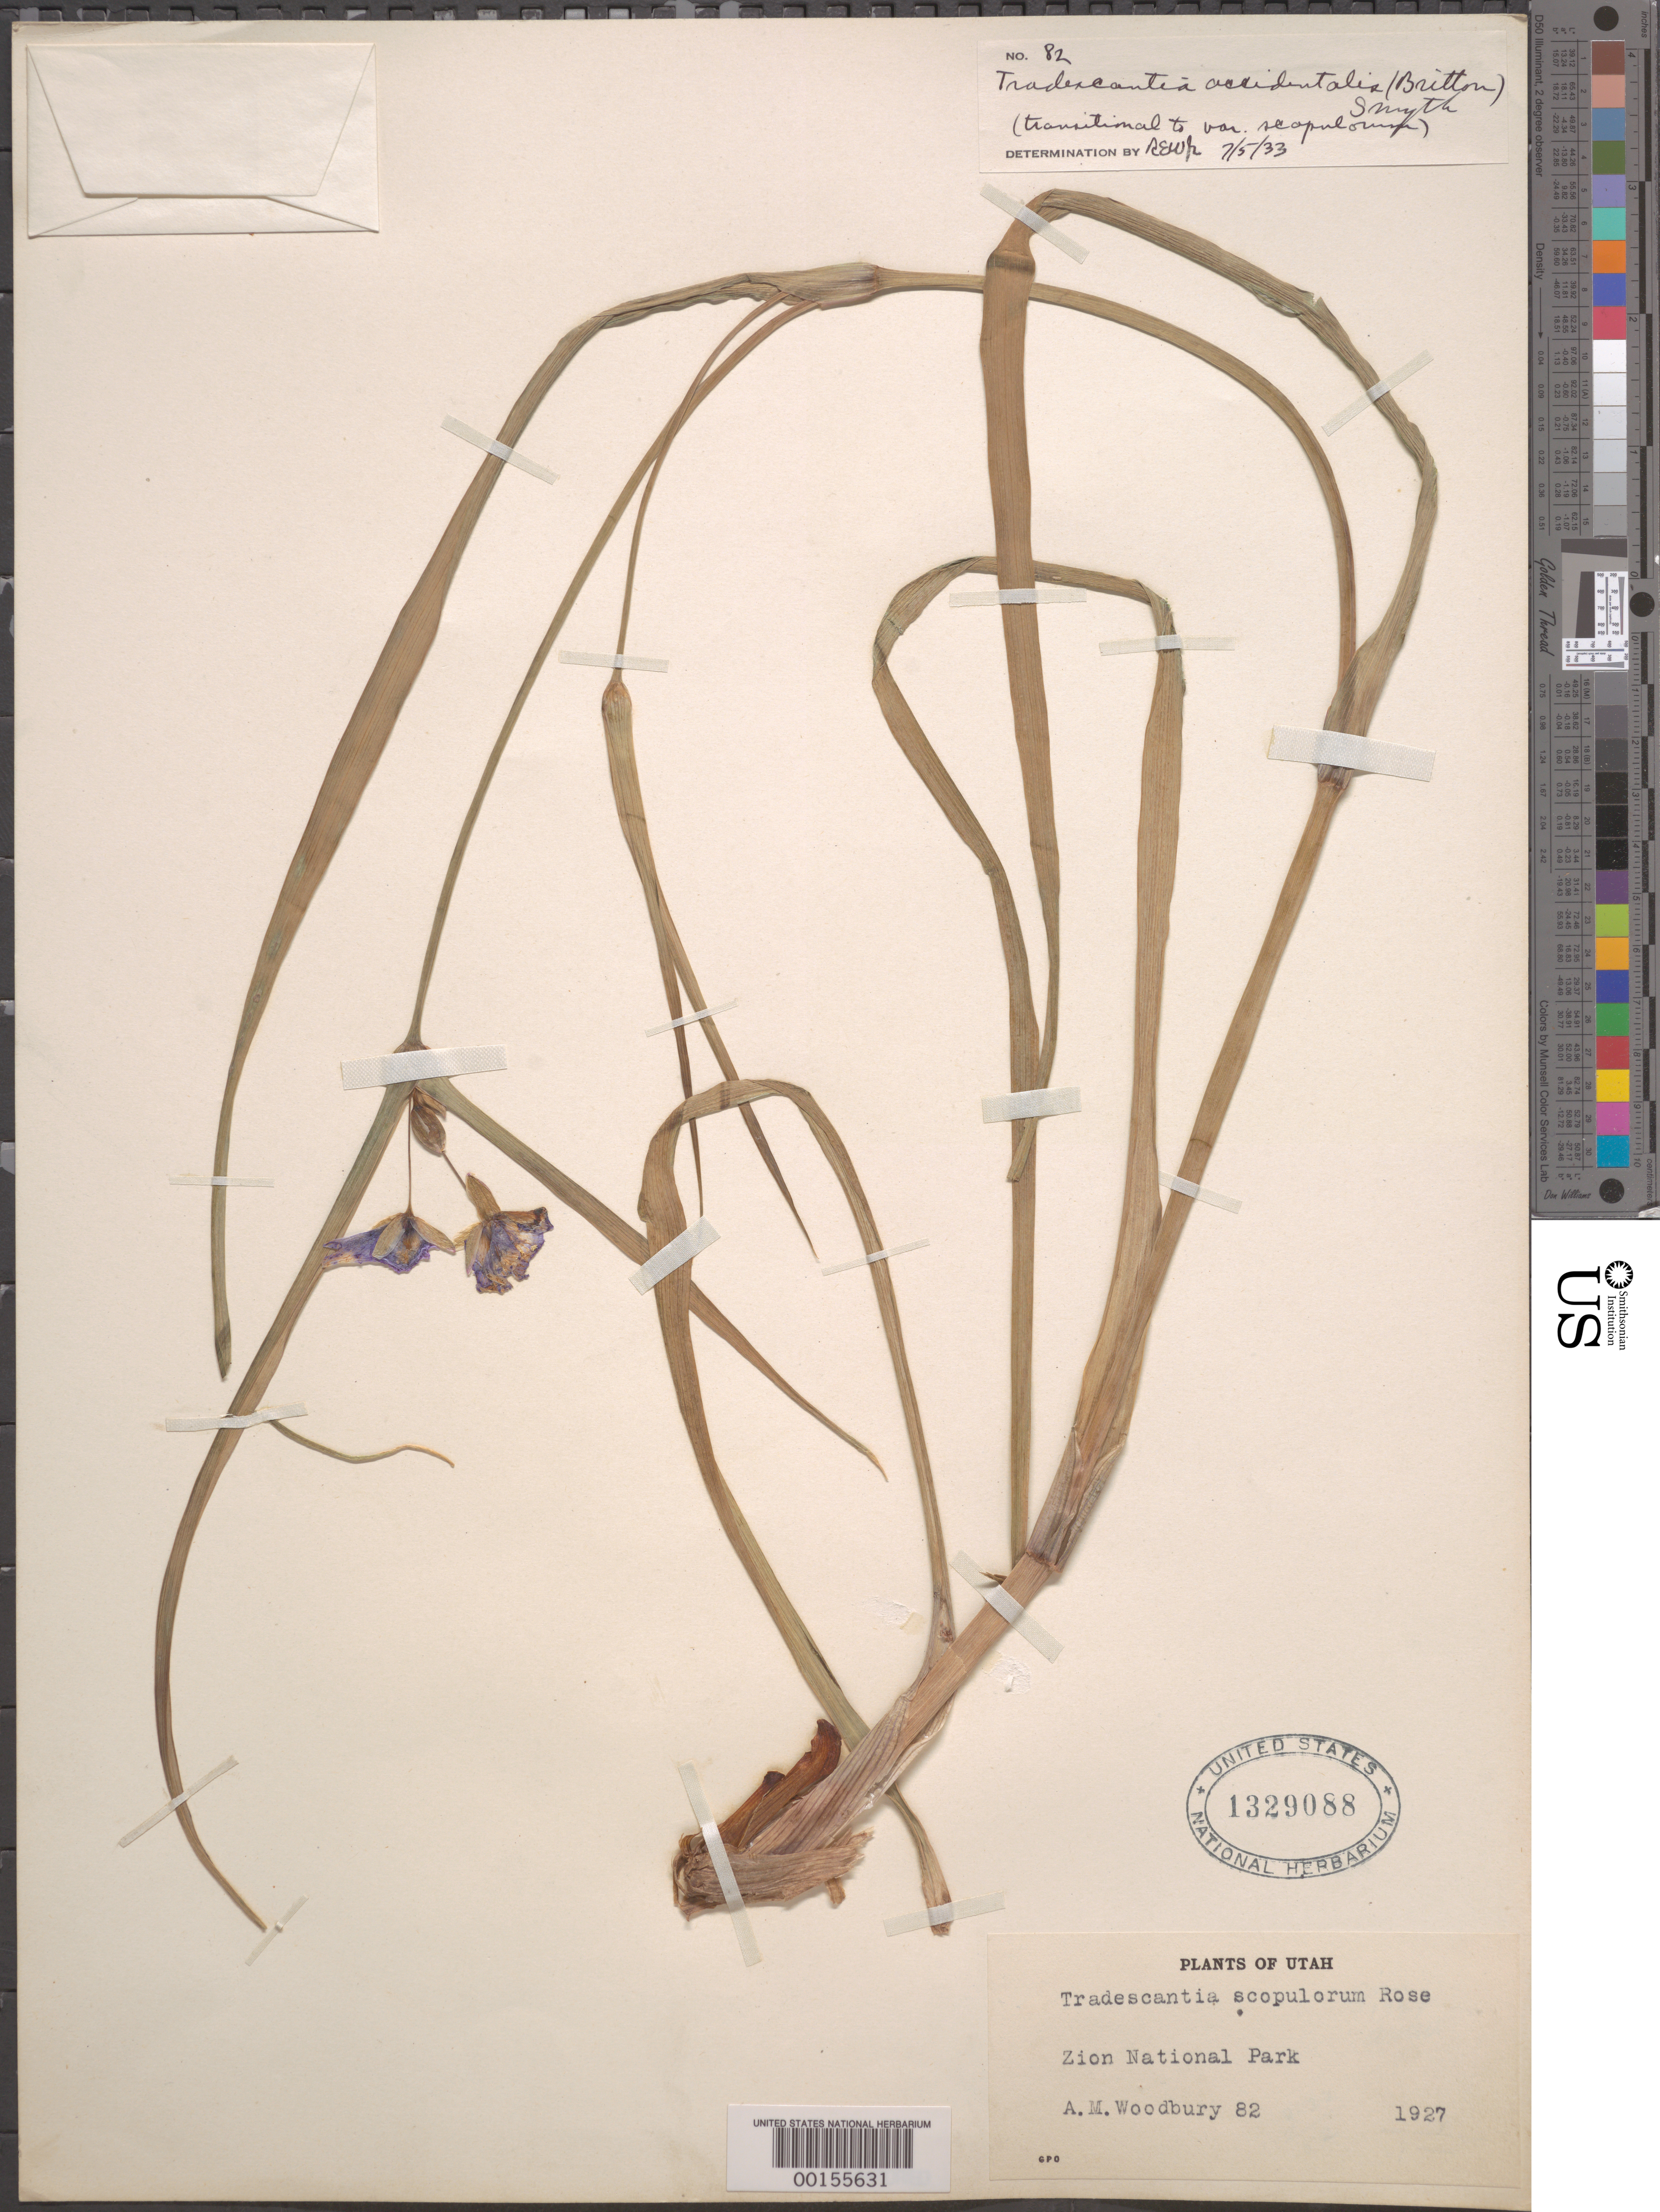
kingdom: Plantae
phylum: Tracheophyta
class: Liliopsida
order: Commelinales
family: Commelinaceae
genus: Tradescantia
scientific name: Tradescantia occidentalis var. scopulorum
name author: (Rose) E.S. Anderson & Woodson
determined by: Woodward, R. E.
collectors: A. M. Woodbury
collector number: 82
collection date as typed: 1927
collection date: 1927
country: United States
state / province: Utah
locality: Zion national park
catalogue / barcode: US 1329088